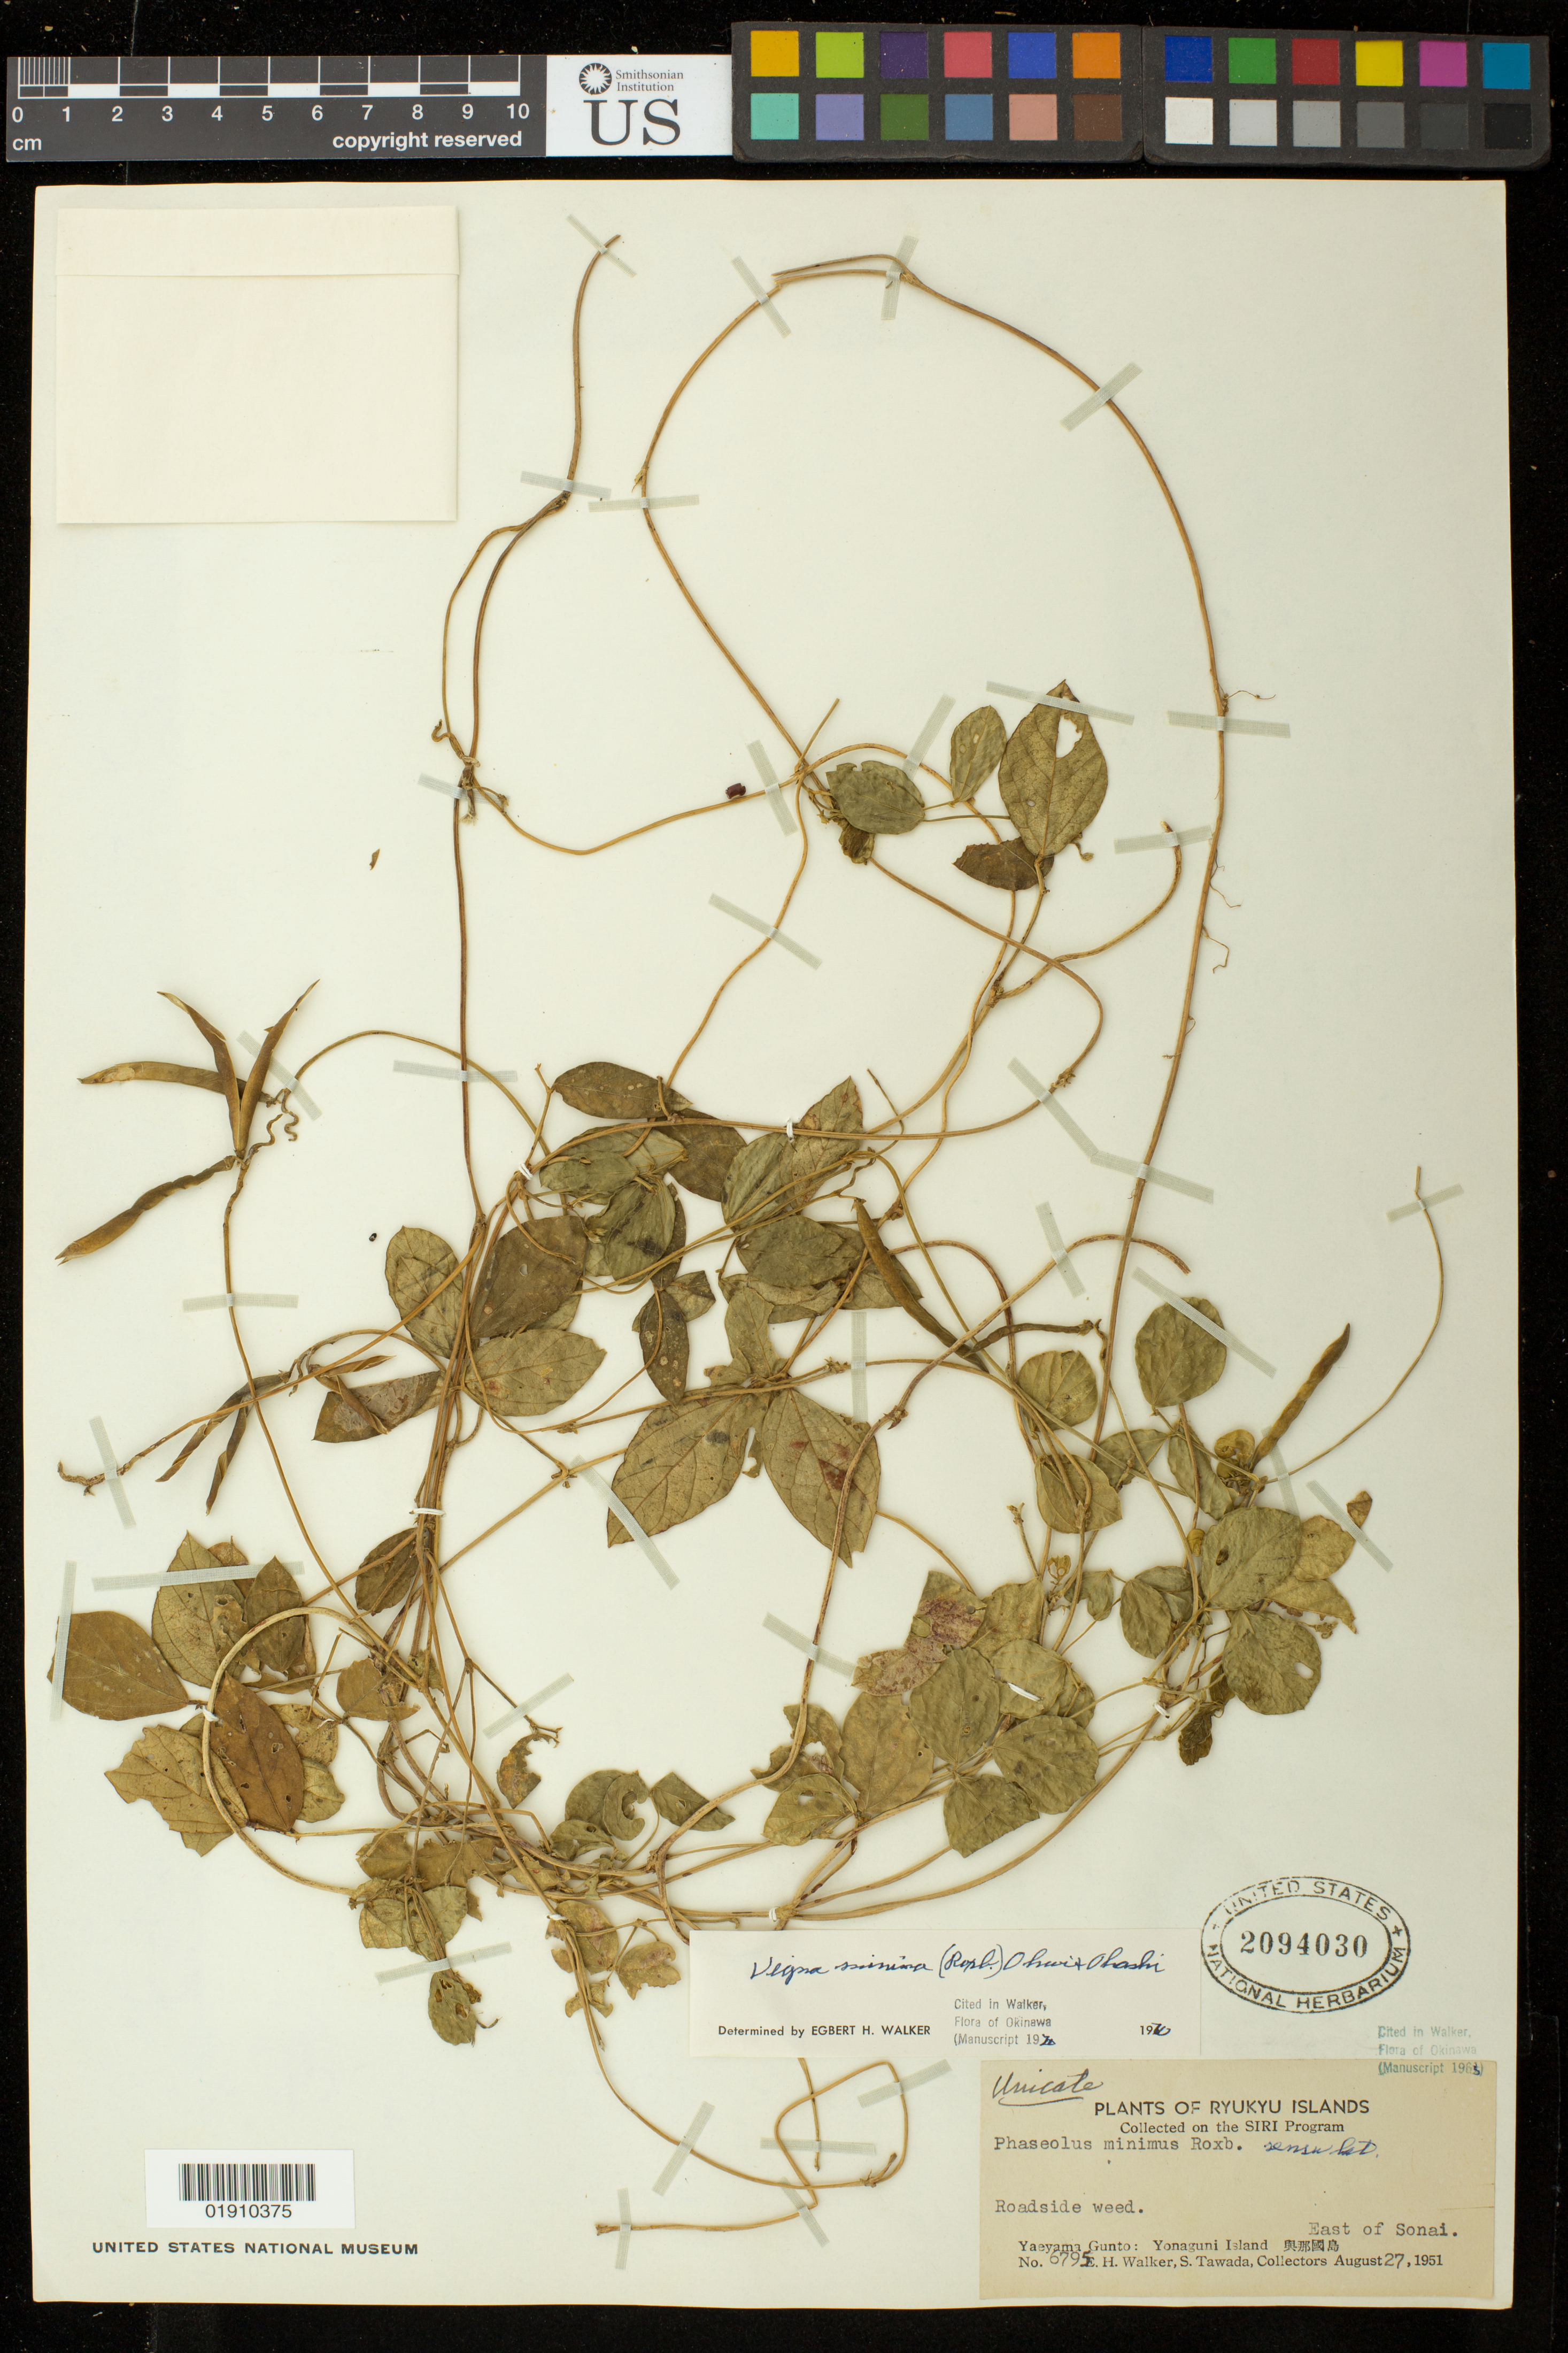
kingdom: Plantae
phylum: Tracheophyta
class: Magnoliopsida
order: Fabales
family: Fabaceae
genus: Vigna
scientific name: Vigna minima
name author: (Roxb.) Ohwi & H. Ohashi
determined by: Walker, E. H.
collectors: E. H. Walker & S. Tawada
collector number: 6795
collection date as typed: August 27, 1951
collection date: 1951-08-27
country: Japan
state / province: Okinawa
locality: Ryukyu Islands, Yaeyama Gunto: Yonaguni Island, East of Sonai.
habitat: roadside weed.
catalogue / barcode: US 2094030